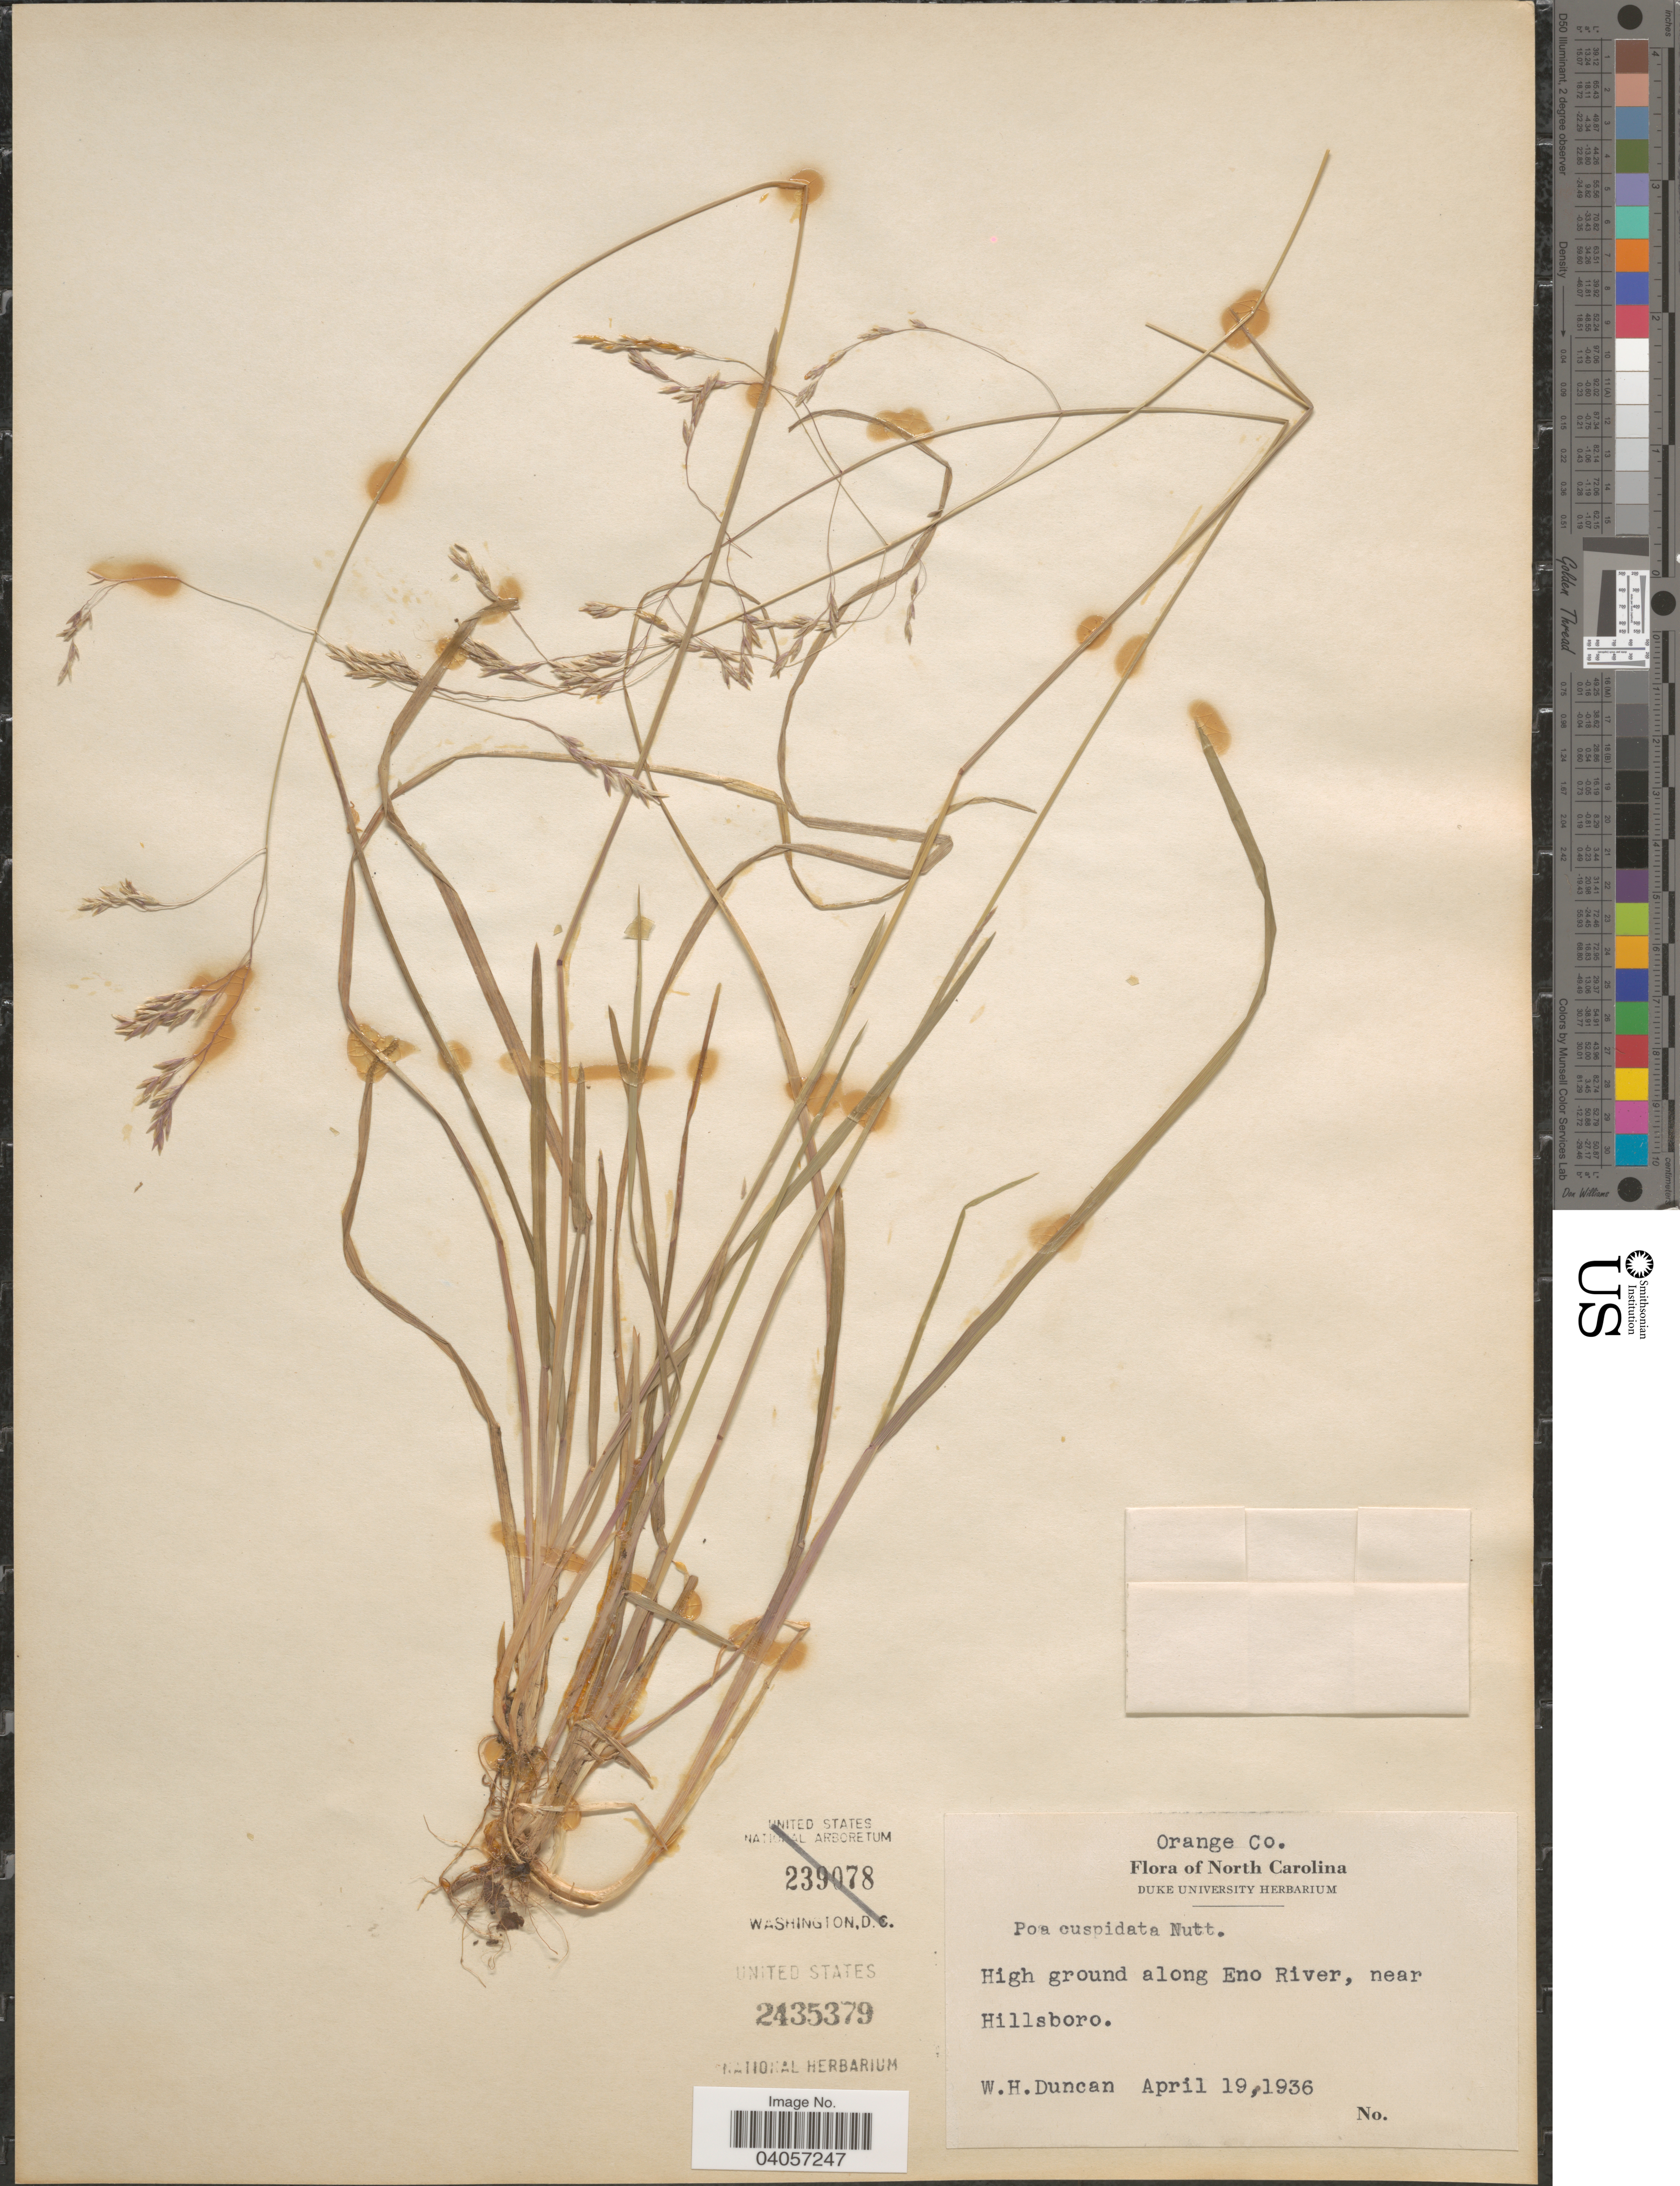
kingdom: Plantae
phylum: Tracheophyta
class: Liliopsida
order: Poales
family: Poaceae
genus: Poa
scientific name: Poa cuspidata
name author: Nutt.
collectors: W. H. Duncan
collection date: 1936-04-19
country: United States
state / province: North Carolina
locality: Orange Co. High ground along Eno River, near Hillsboro.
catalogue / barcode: US 2435379